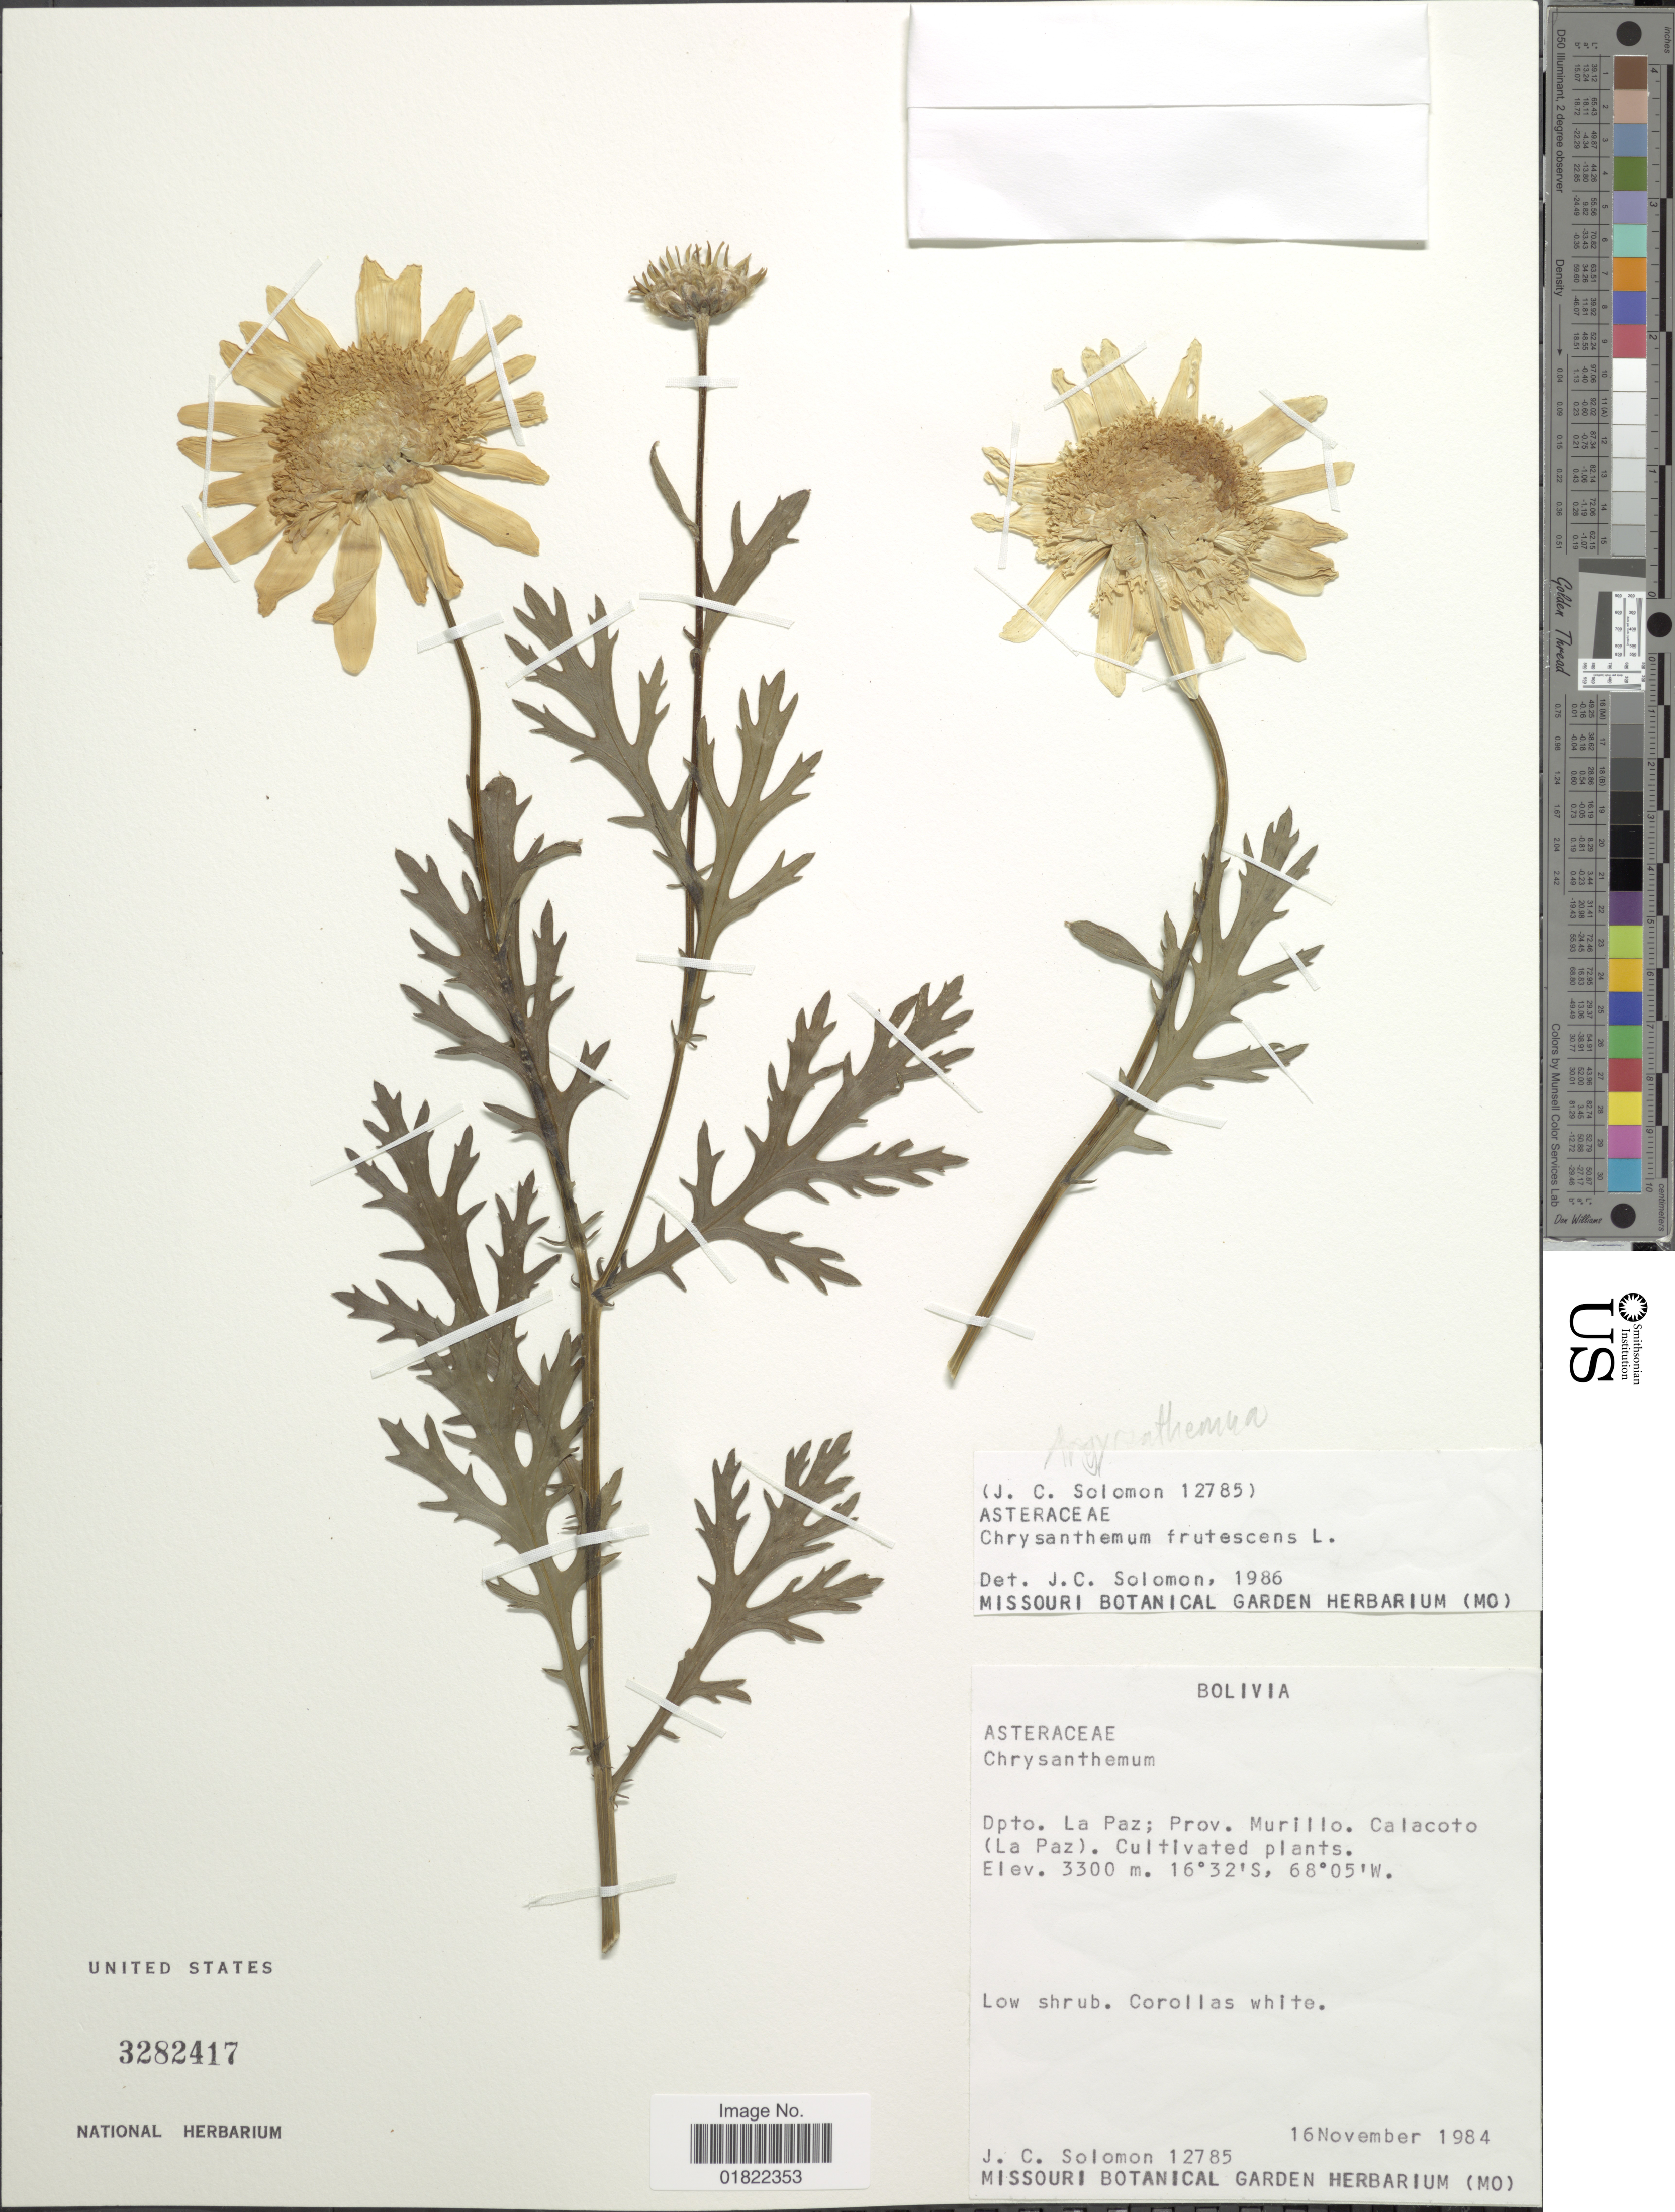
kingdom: Plantae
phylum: Tracheophyta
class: Magnoliopsida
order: Asterales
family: Asteraceae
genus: Argyranthemum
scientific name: Argyranthemum frutescens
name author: L.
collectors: J. C. Solomon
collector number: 12785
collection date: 1984-11-16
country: Bolivia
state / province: La Paz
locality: Dpto. La Paz: Prov. Murillo, Calacoto (La Paz)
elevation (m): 3300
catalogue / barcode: US 3282417